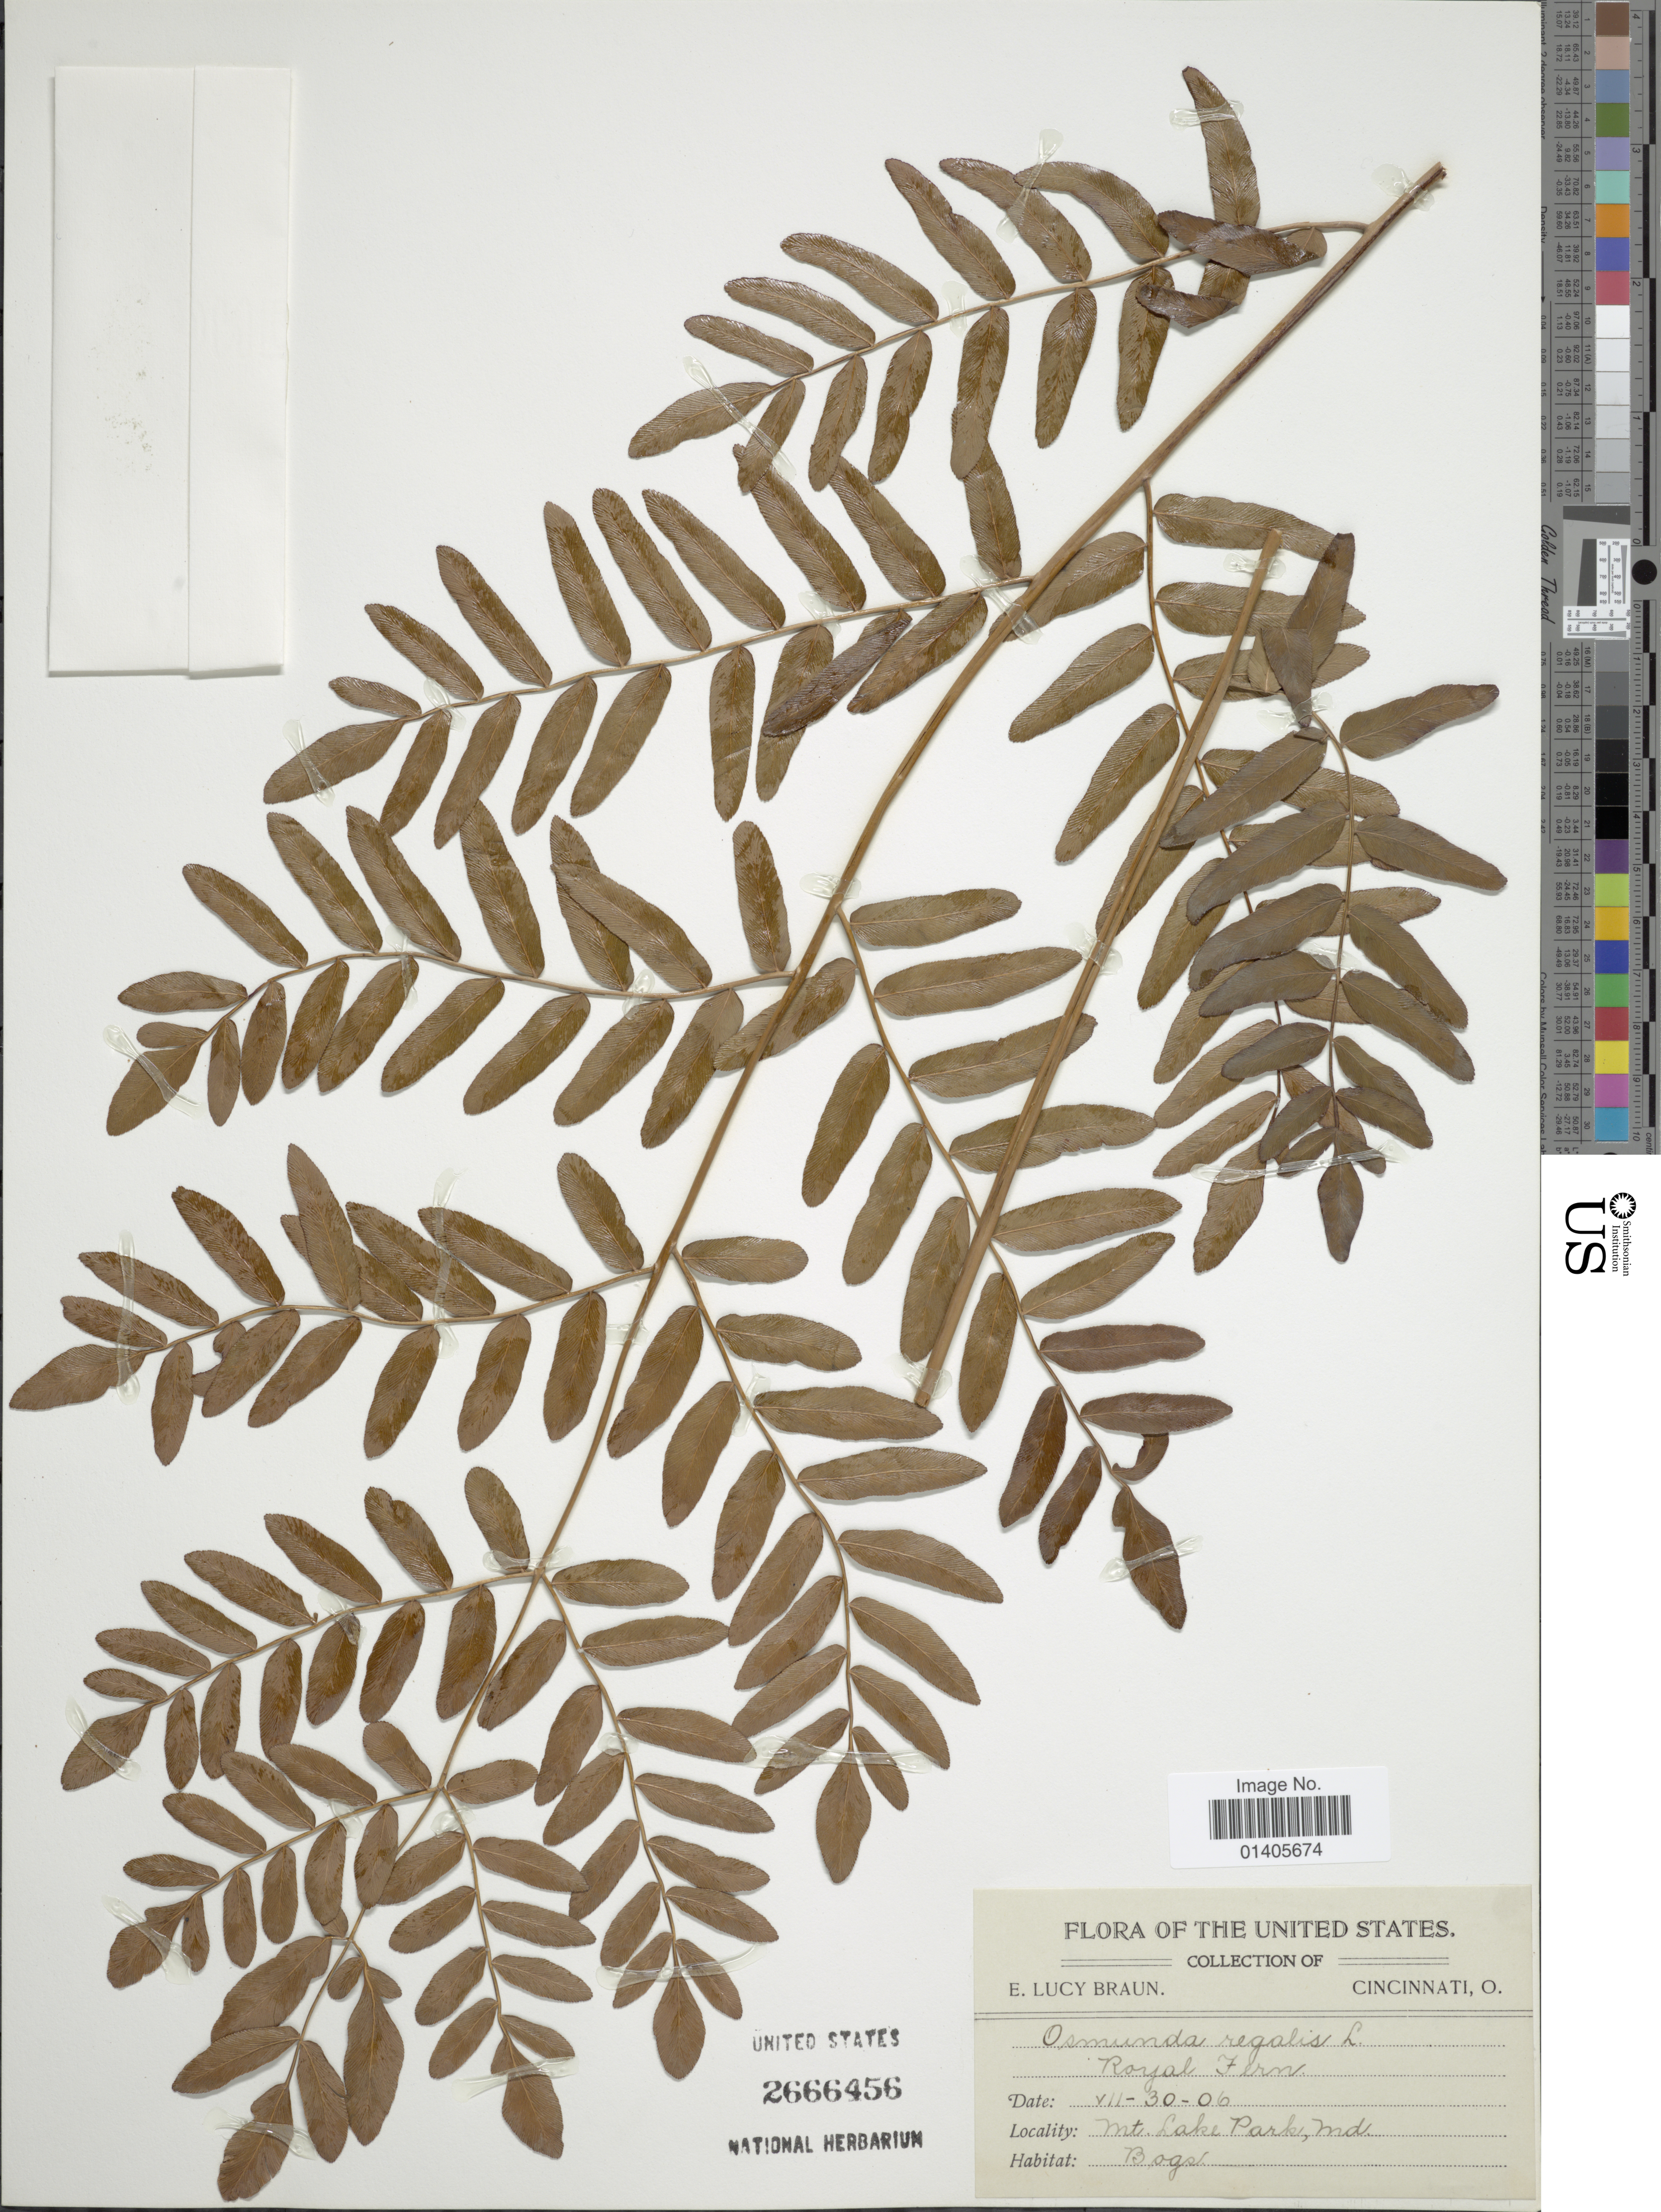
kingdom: Plantae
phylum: Tracheophyta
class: Polypodiopsida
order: Osmundales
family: Osmundaceae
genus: Osmunda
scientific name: Osmunda regalis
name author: L.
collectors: E. L. Braun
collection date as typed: Transcribed d/m/y: 30/7/6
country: United States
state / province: Maryland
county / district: Garrett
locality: Mt Lake Park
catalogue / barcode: US 2666456